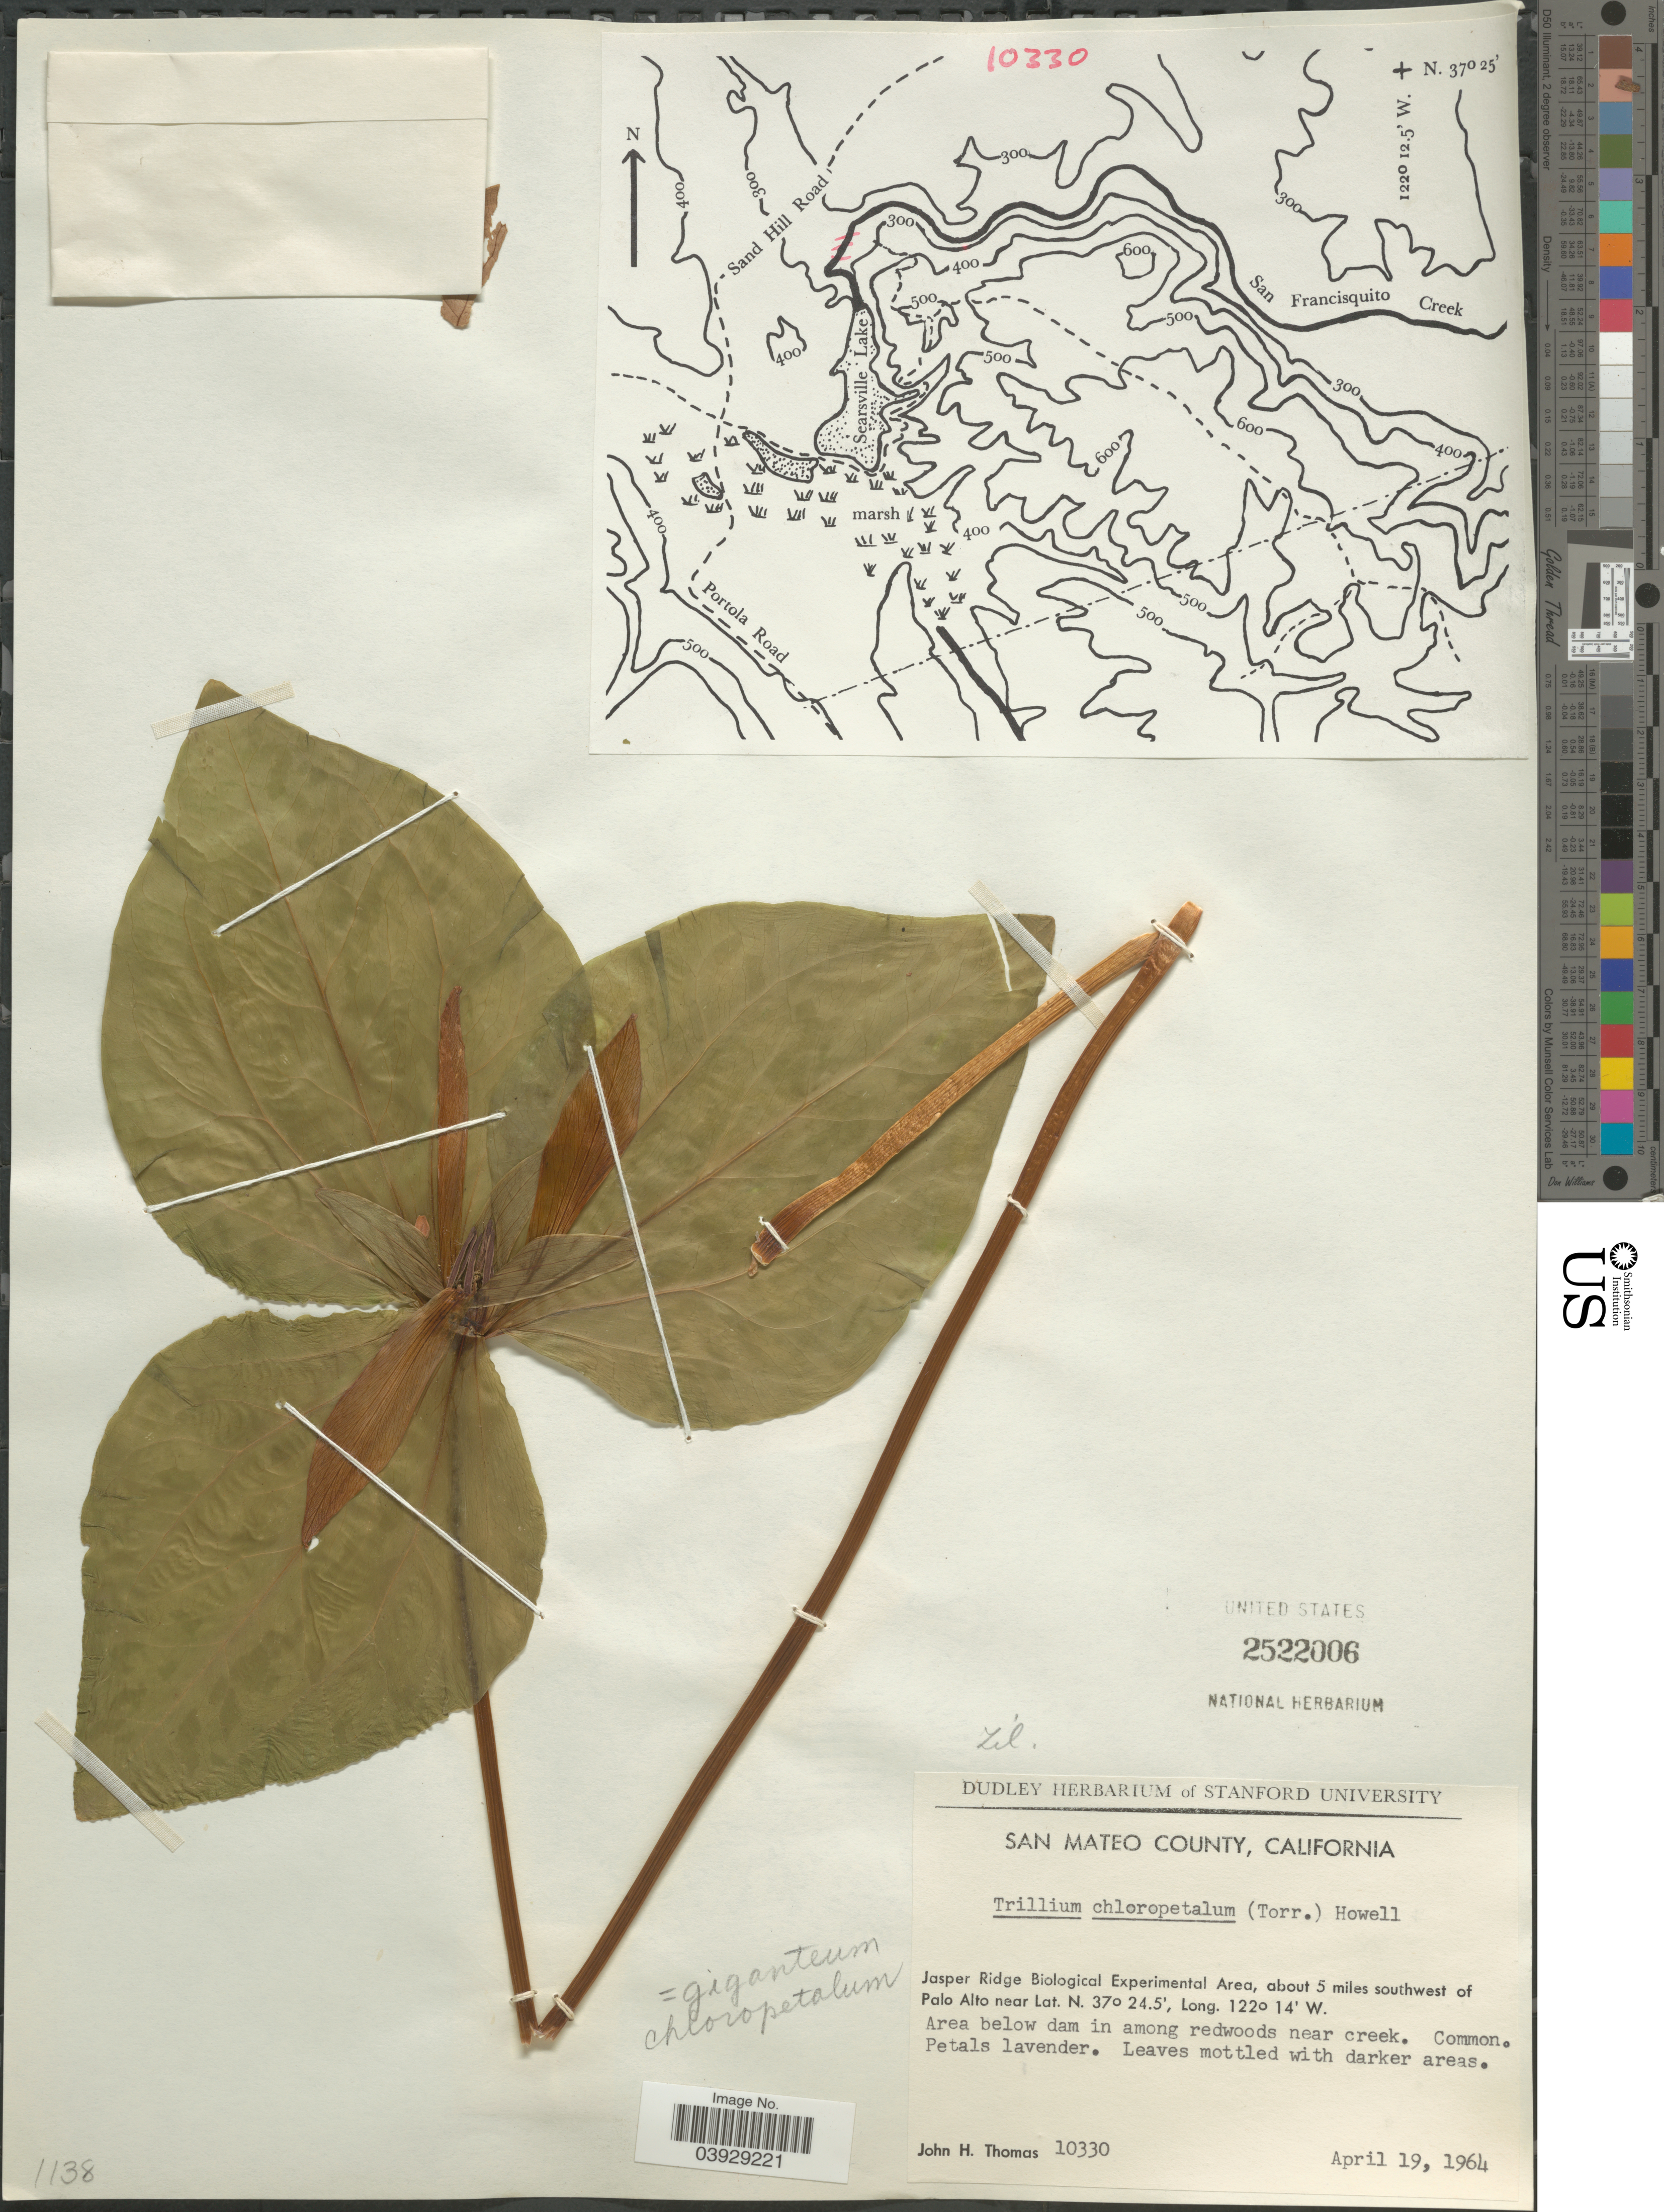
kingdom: Plantae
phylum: Tracheophyta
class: Liliopsida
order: Liliales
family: Melanthiaceae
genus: Trillium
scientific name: Trillium chloropetalum var. giganteum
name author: (Hook. & Arn.) Munz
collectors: J. H. Thomas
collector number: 10330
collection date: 1964-04-19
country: United States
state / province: California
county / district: San Mateo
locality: San Mateo County. Jasper Ridge Biological Experimental Area, about 5 miles southwest of Palo Alto. Area below dam in among redwoods near creek.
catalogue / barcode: US 2522006